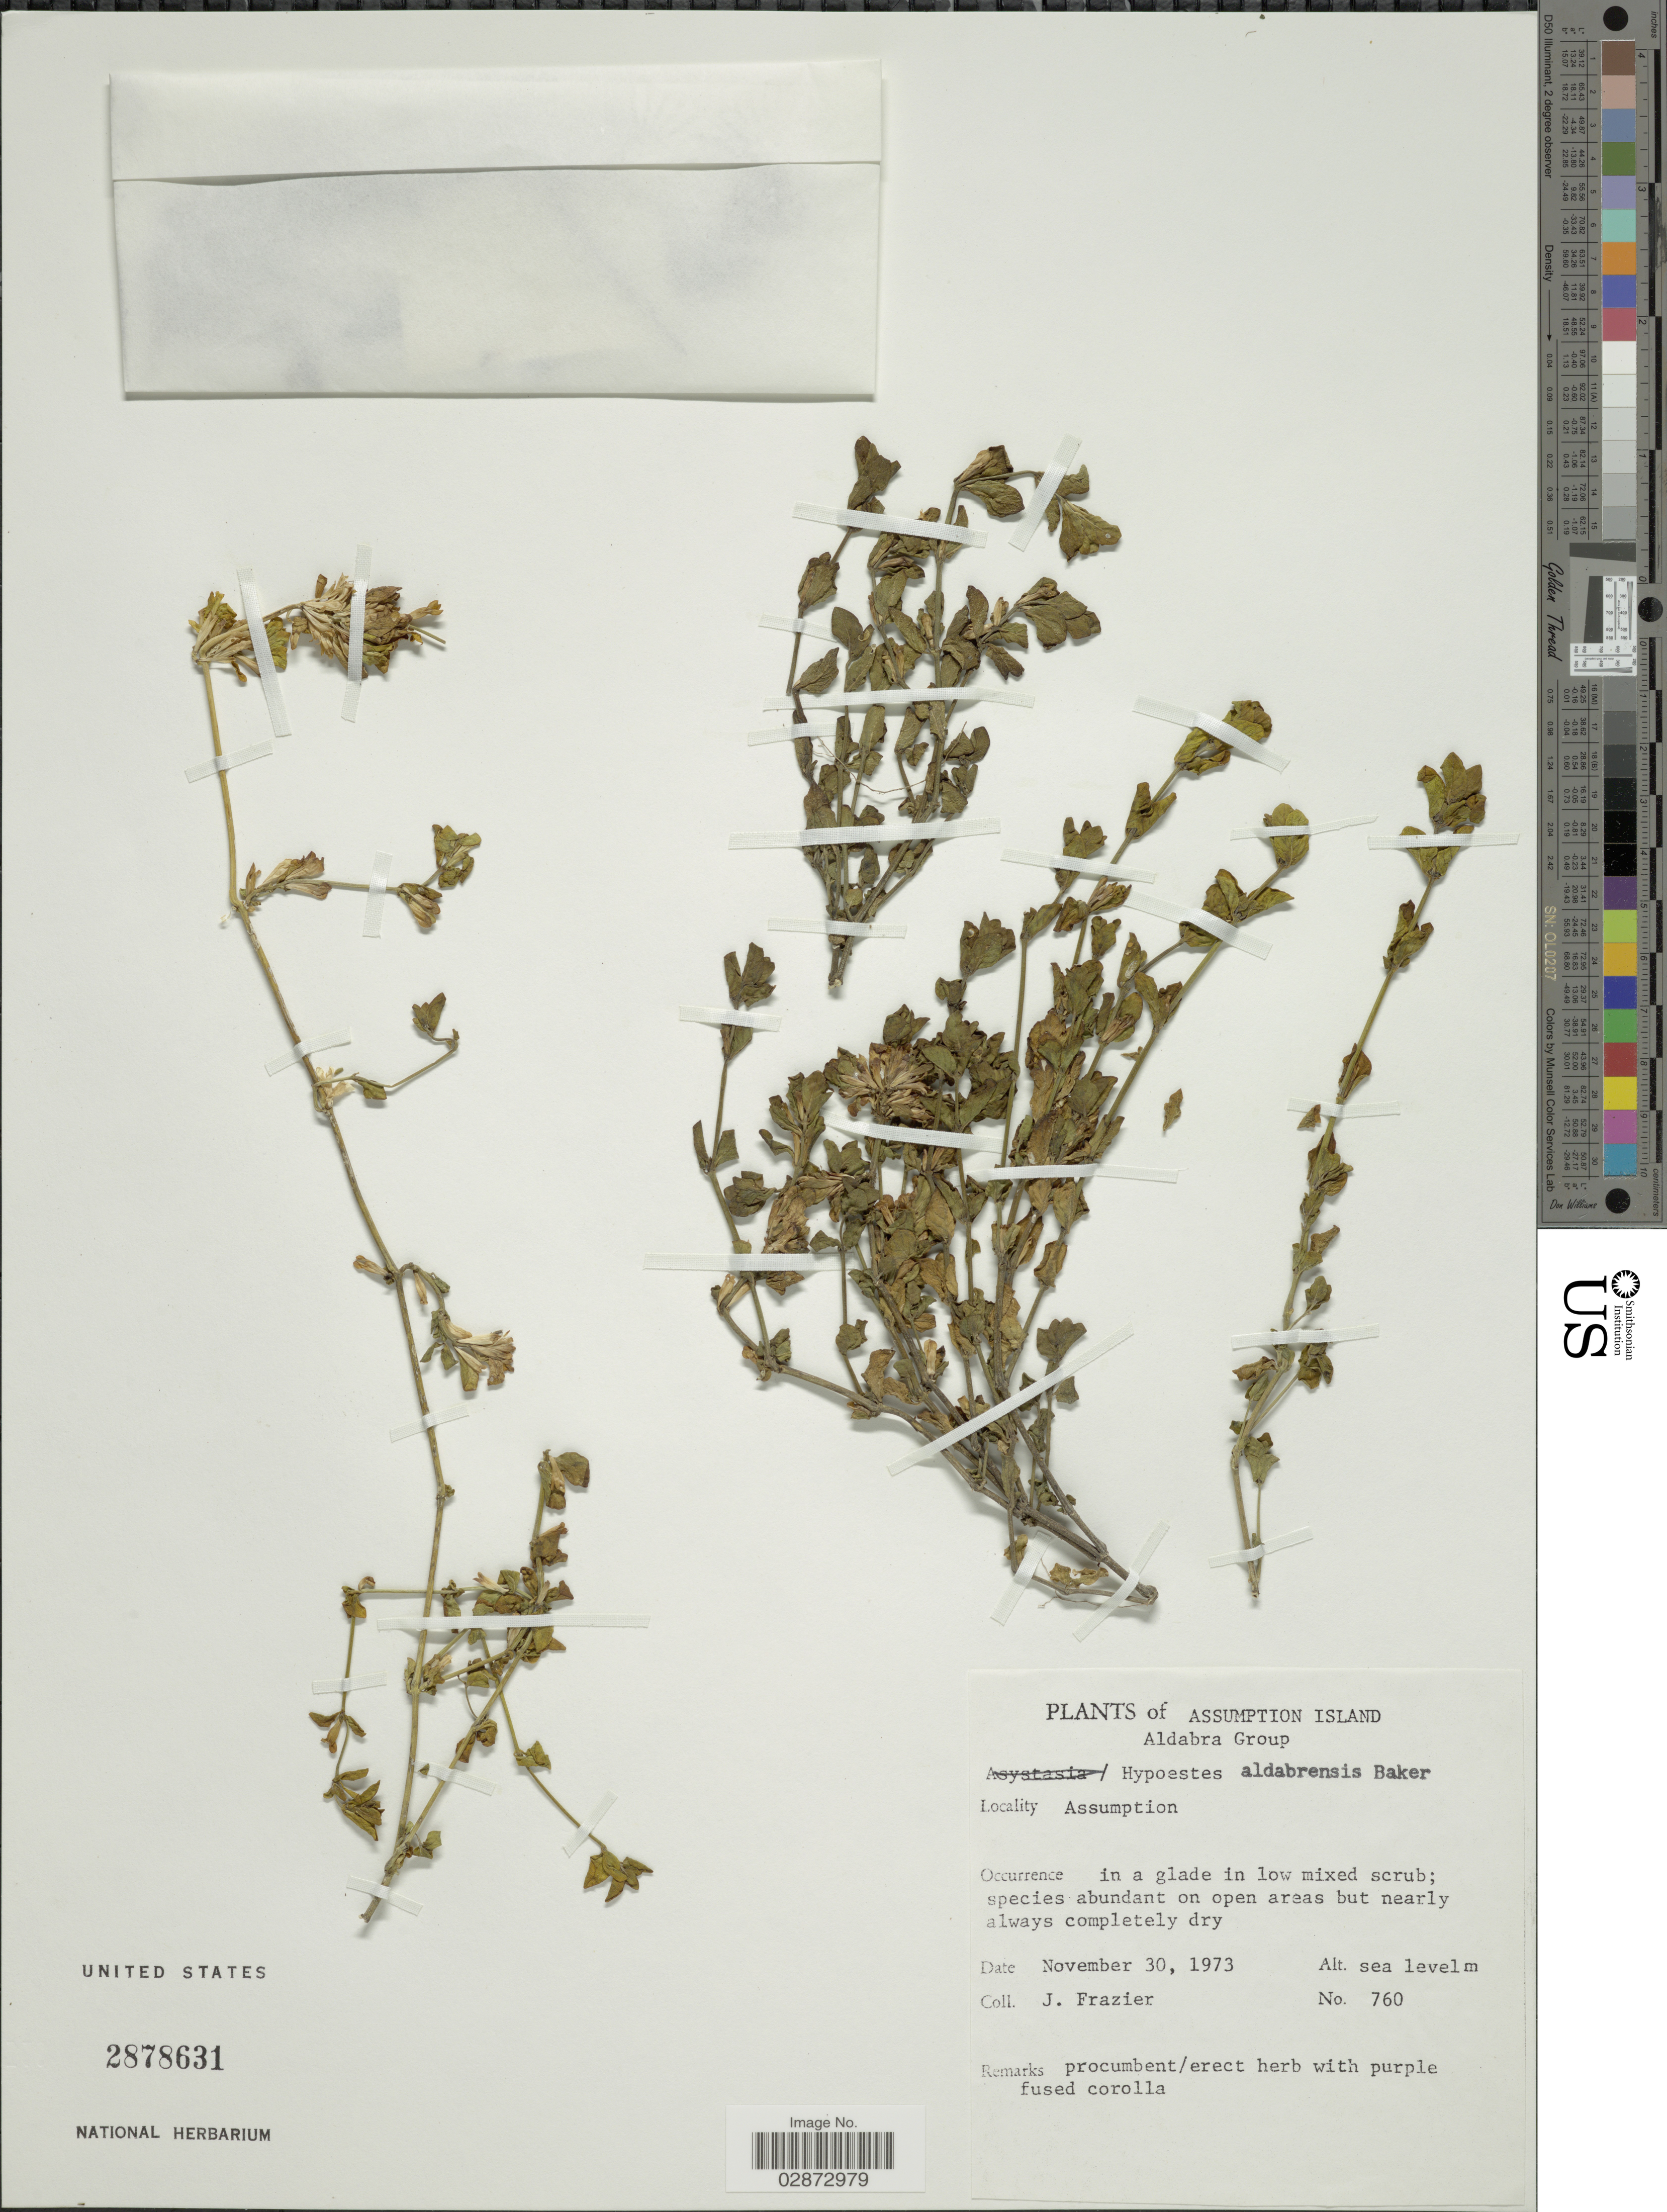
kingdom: Plantae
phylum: Tracheophyta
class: Magnoliopsida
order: Lamiales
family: Acanthaceae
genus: Hypoestes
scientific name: Hypoestes aldabrensis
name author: Baker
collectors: J. Frazier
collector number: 760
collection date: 1973-11-30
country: Seychelles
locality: Assumption Island. Aldabra Group. Assumption.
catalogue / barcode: US 2878631